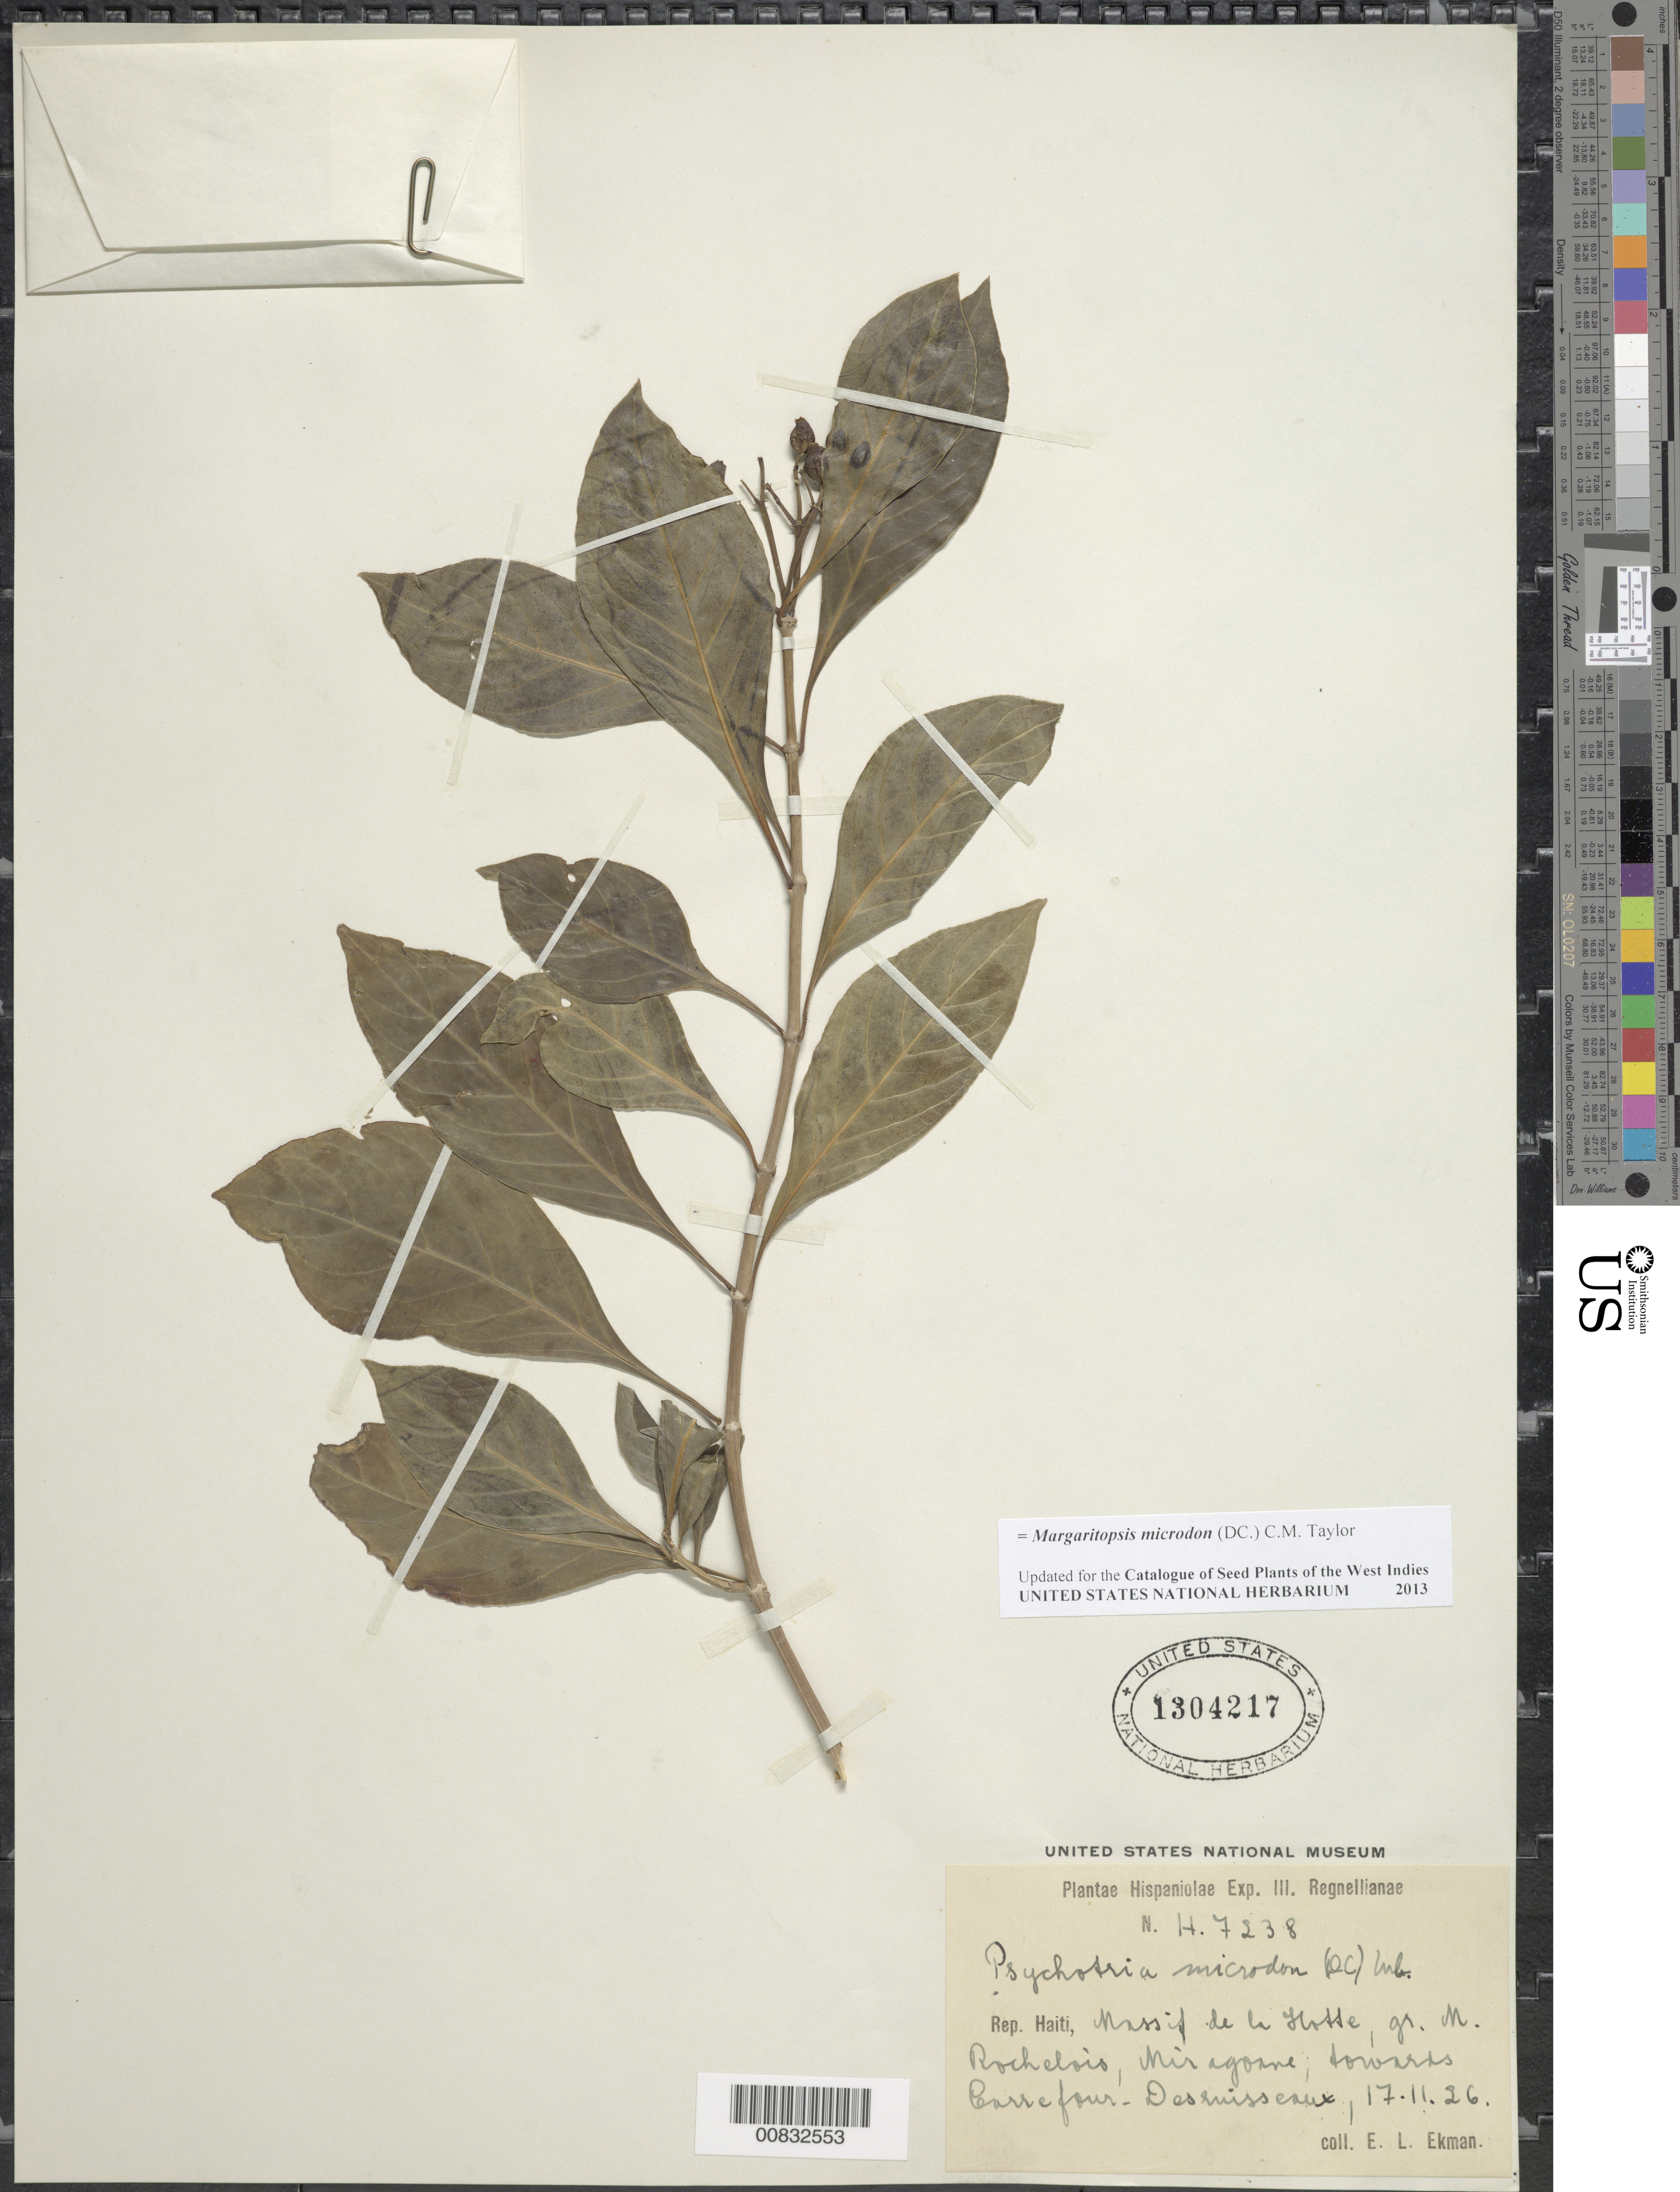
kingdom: Plantae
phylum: Tracheophyta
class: Magnoliopsida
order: Gentianales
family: Rubiaceae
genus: Margaritopsis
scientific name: Margaritopsis microdon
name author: (DC.) C.M. Taylor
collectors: E. L. Ekman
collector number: H 7238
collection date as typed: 17 Nov 1926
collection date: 1926-11-17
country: Haiti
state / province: Ouest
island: Hispaniola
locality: Massif de la Hotte, Gr. M. Rochelois, Miragoane, towards Carrefour-Desruisseaux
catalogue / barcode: US 1304217